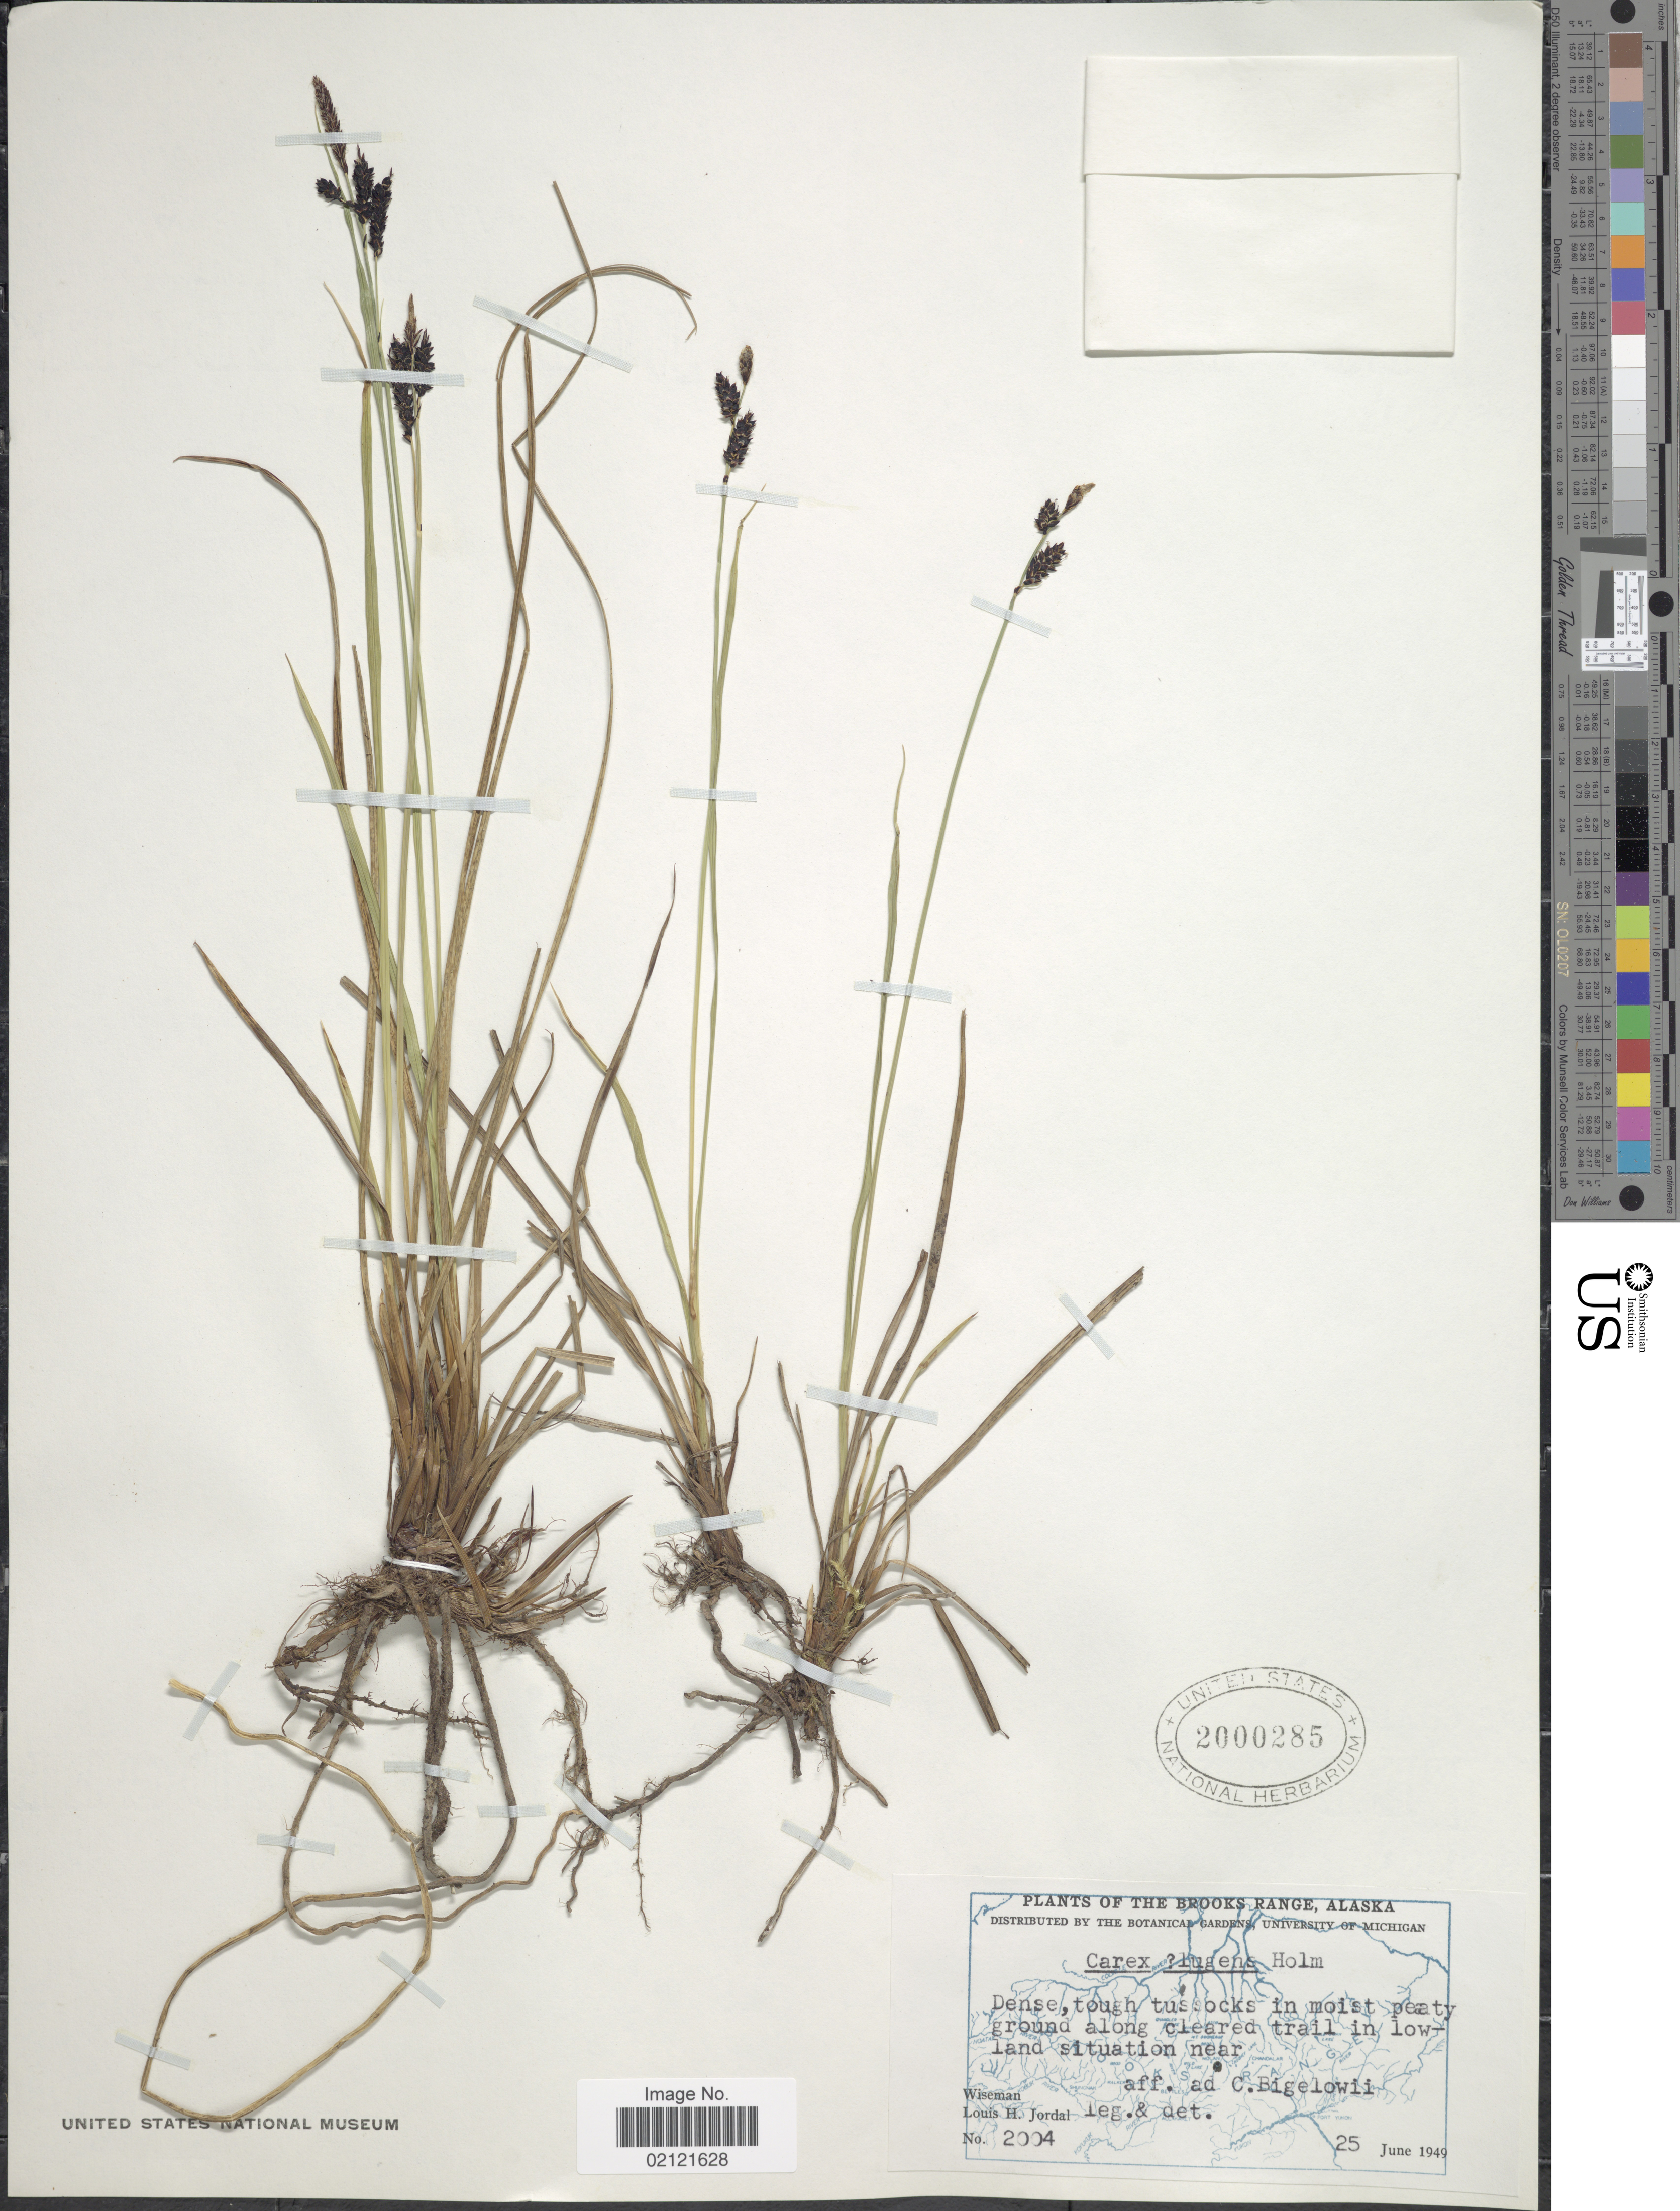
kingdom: Plantae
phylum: Tracheophyta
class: Liliopsida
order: Poales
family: Cyperaceae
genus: Carex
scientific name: Carex bigelowii subsp. lugens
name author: (Holm) T.V. Egorova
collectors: L. Jordal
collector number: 2004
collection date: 1949-06-25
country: United States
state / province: Alaska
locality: The Brooks Range, Dense, tough tussocks in moist peaty ground along cleared trail in lowland situation near aff. ad. C. Bigelowii, Wiseman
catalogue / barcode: US 2000285